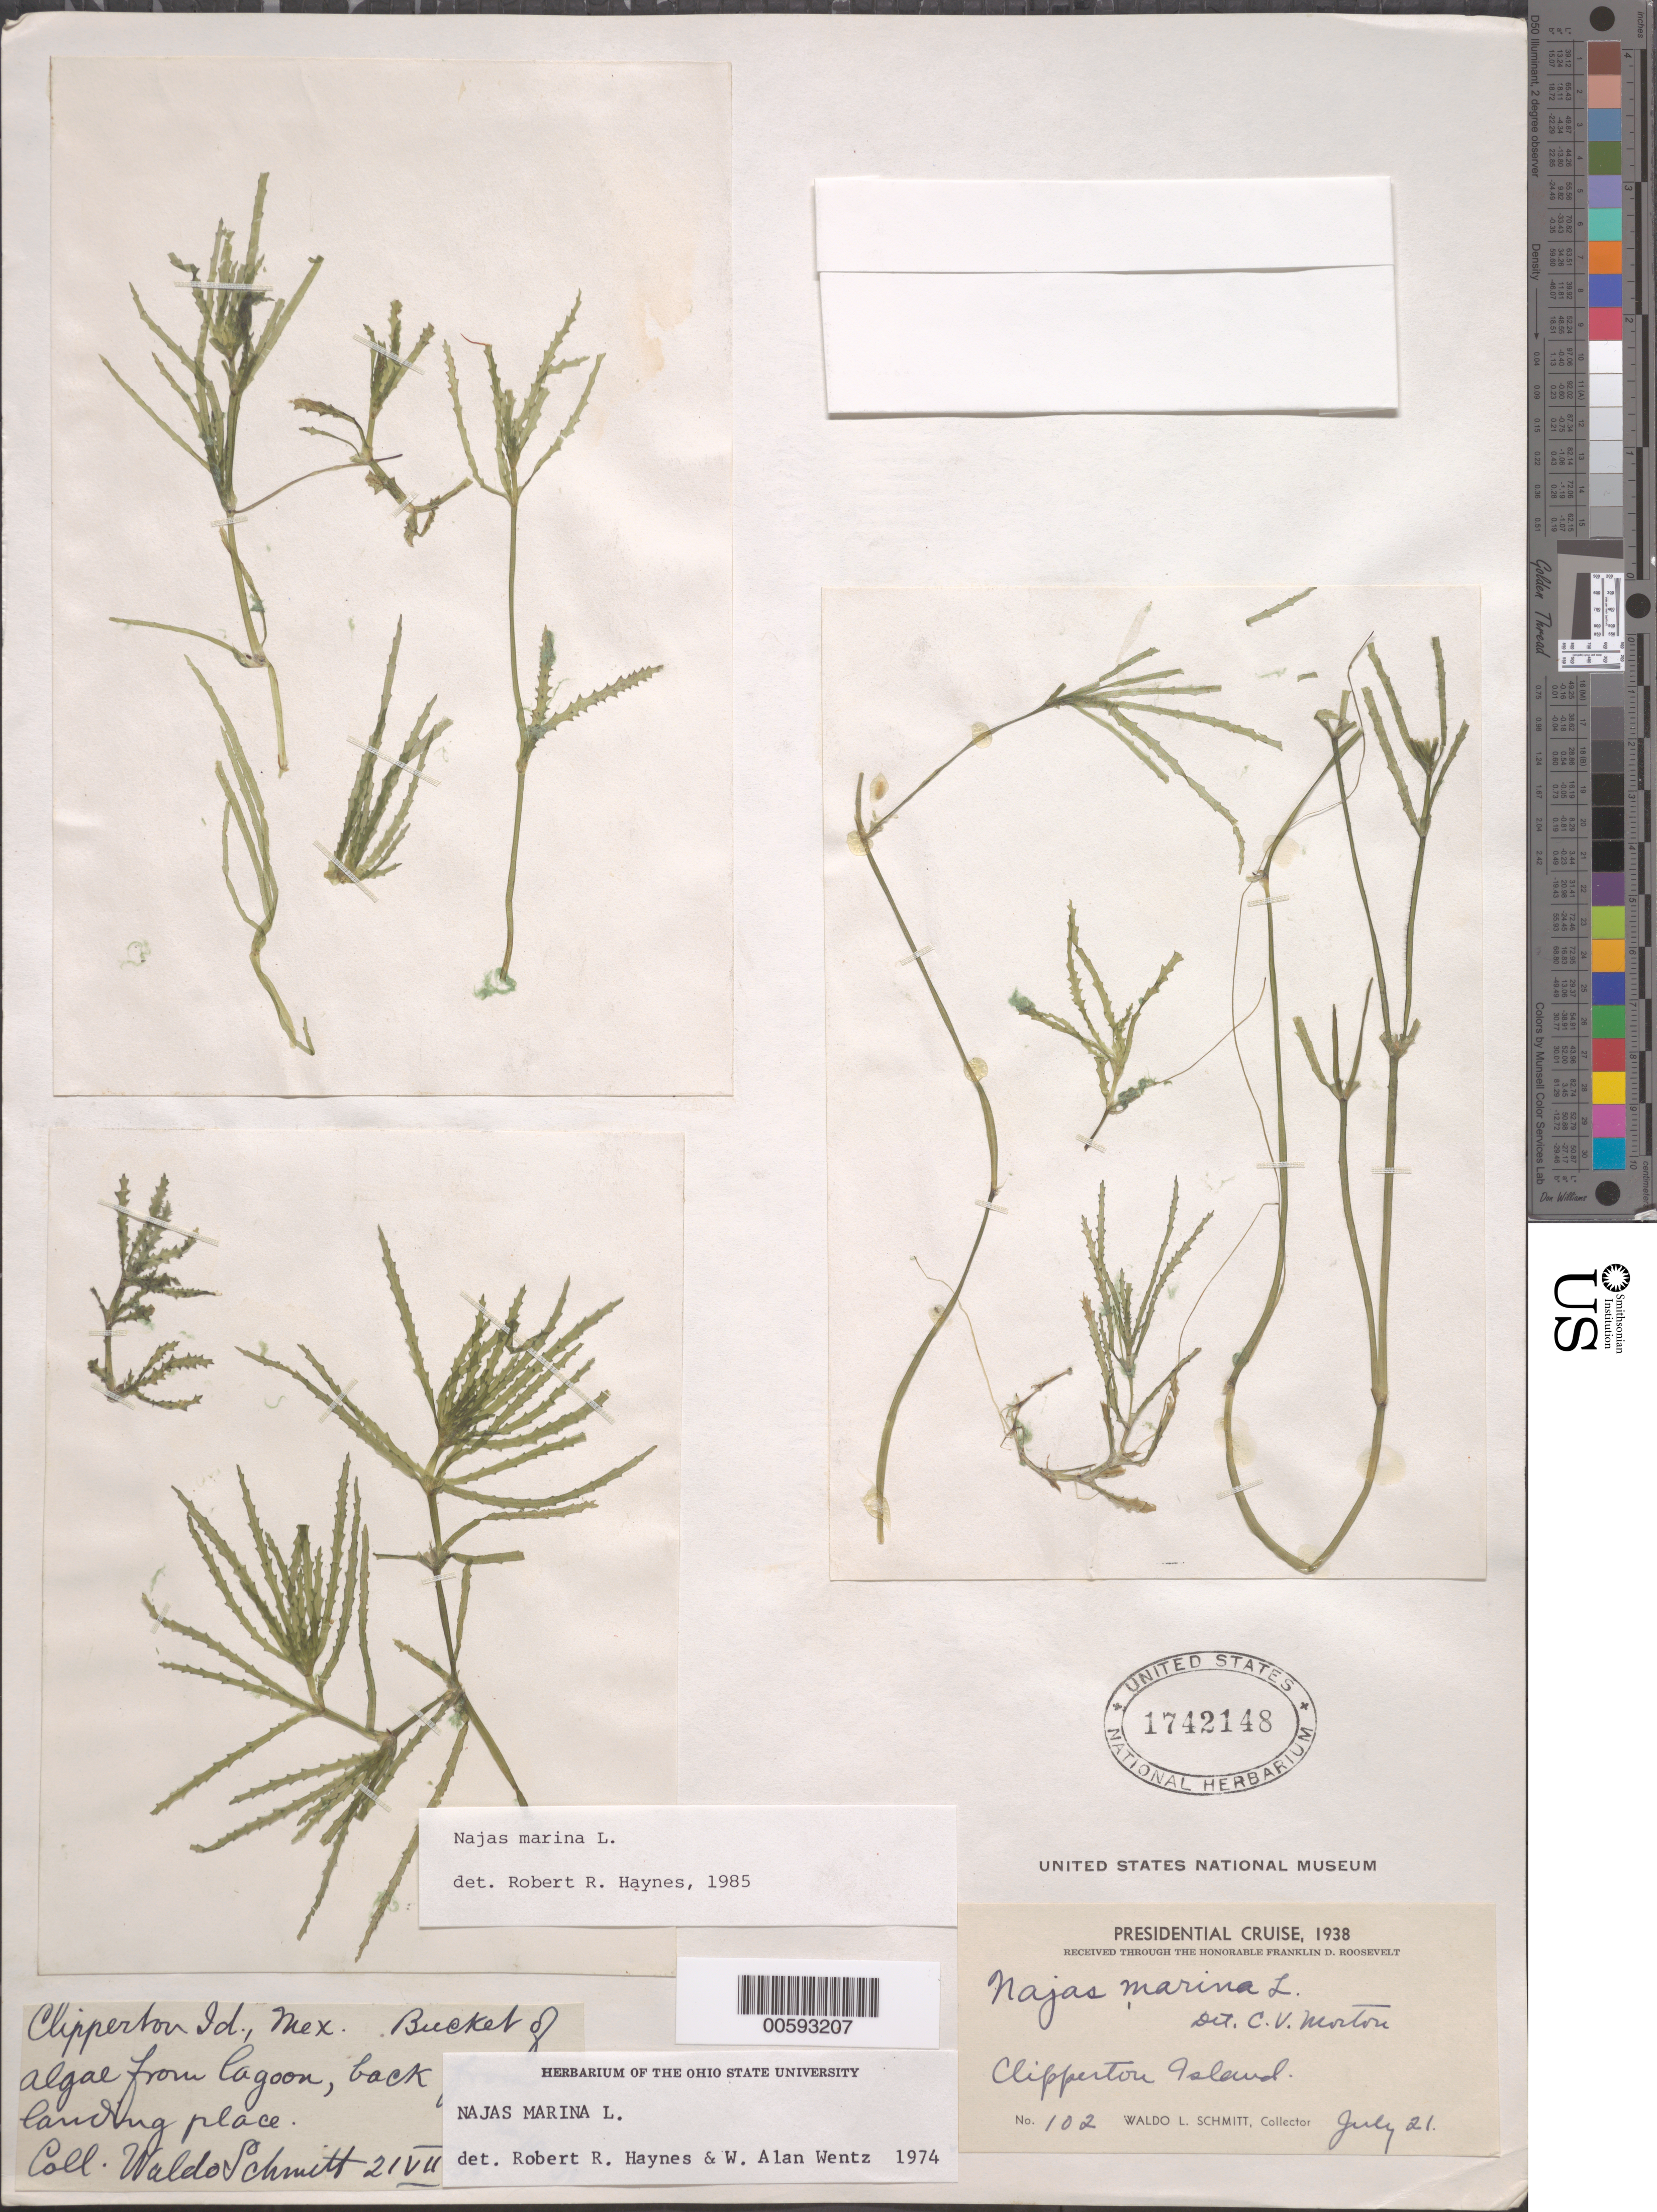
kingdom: Plantae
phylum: Tracheophyta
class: Liliopsida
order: Alismatales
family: Hydrocharitaceae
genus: Najas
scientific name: Najas marina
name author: L.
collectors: W. L. Schmitt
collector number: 102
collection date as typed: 21 Jul 1938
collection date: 1938-07-21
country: Central Am. Pac. Islands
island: Clipperton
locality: Clipperton Island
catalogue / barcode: US 1742148